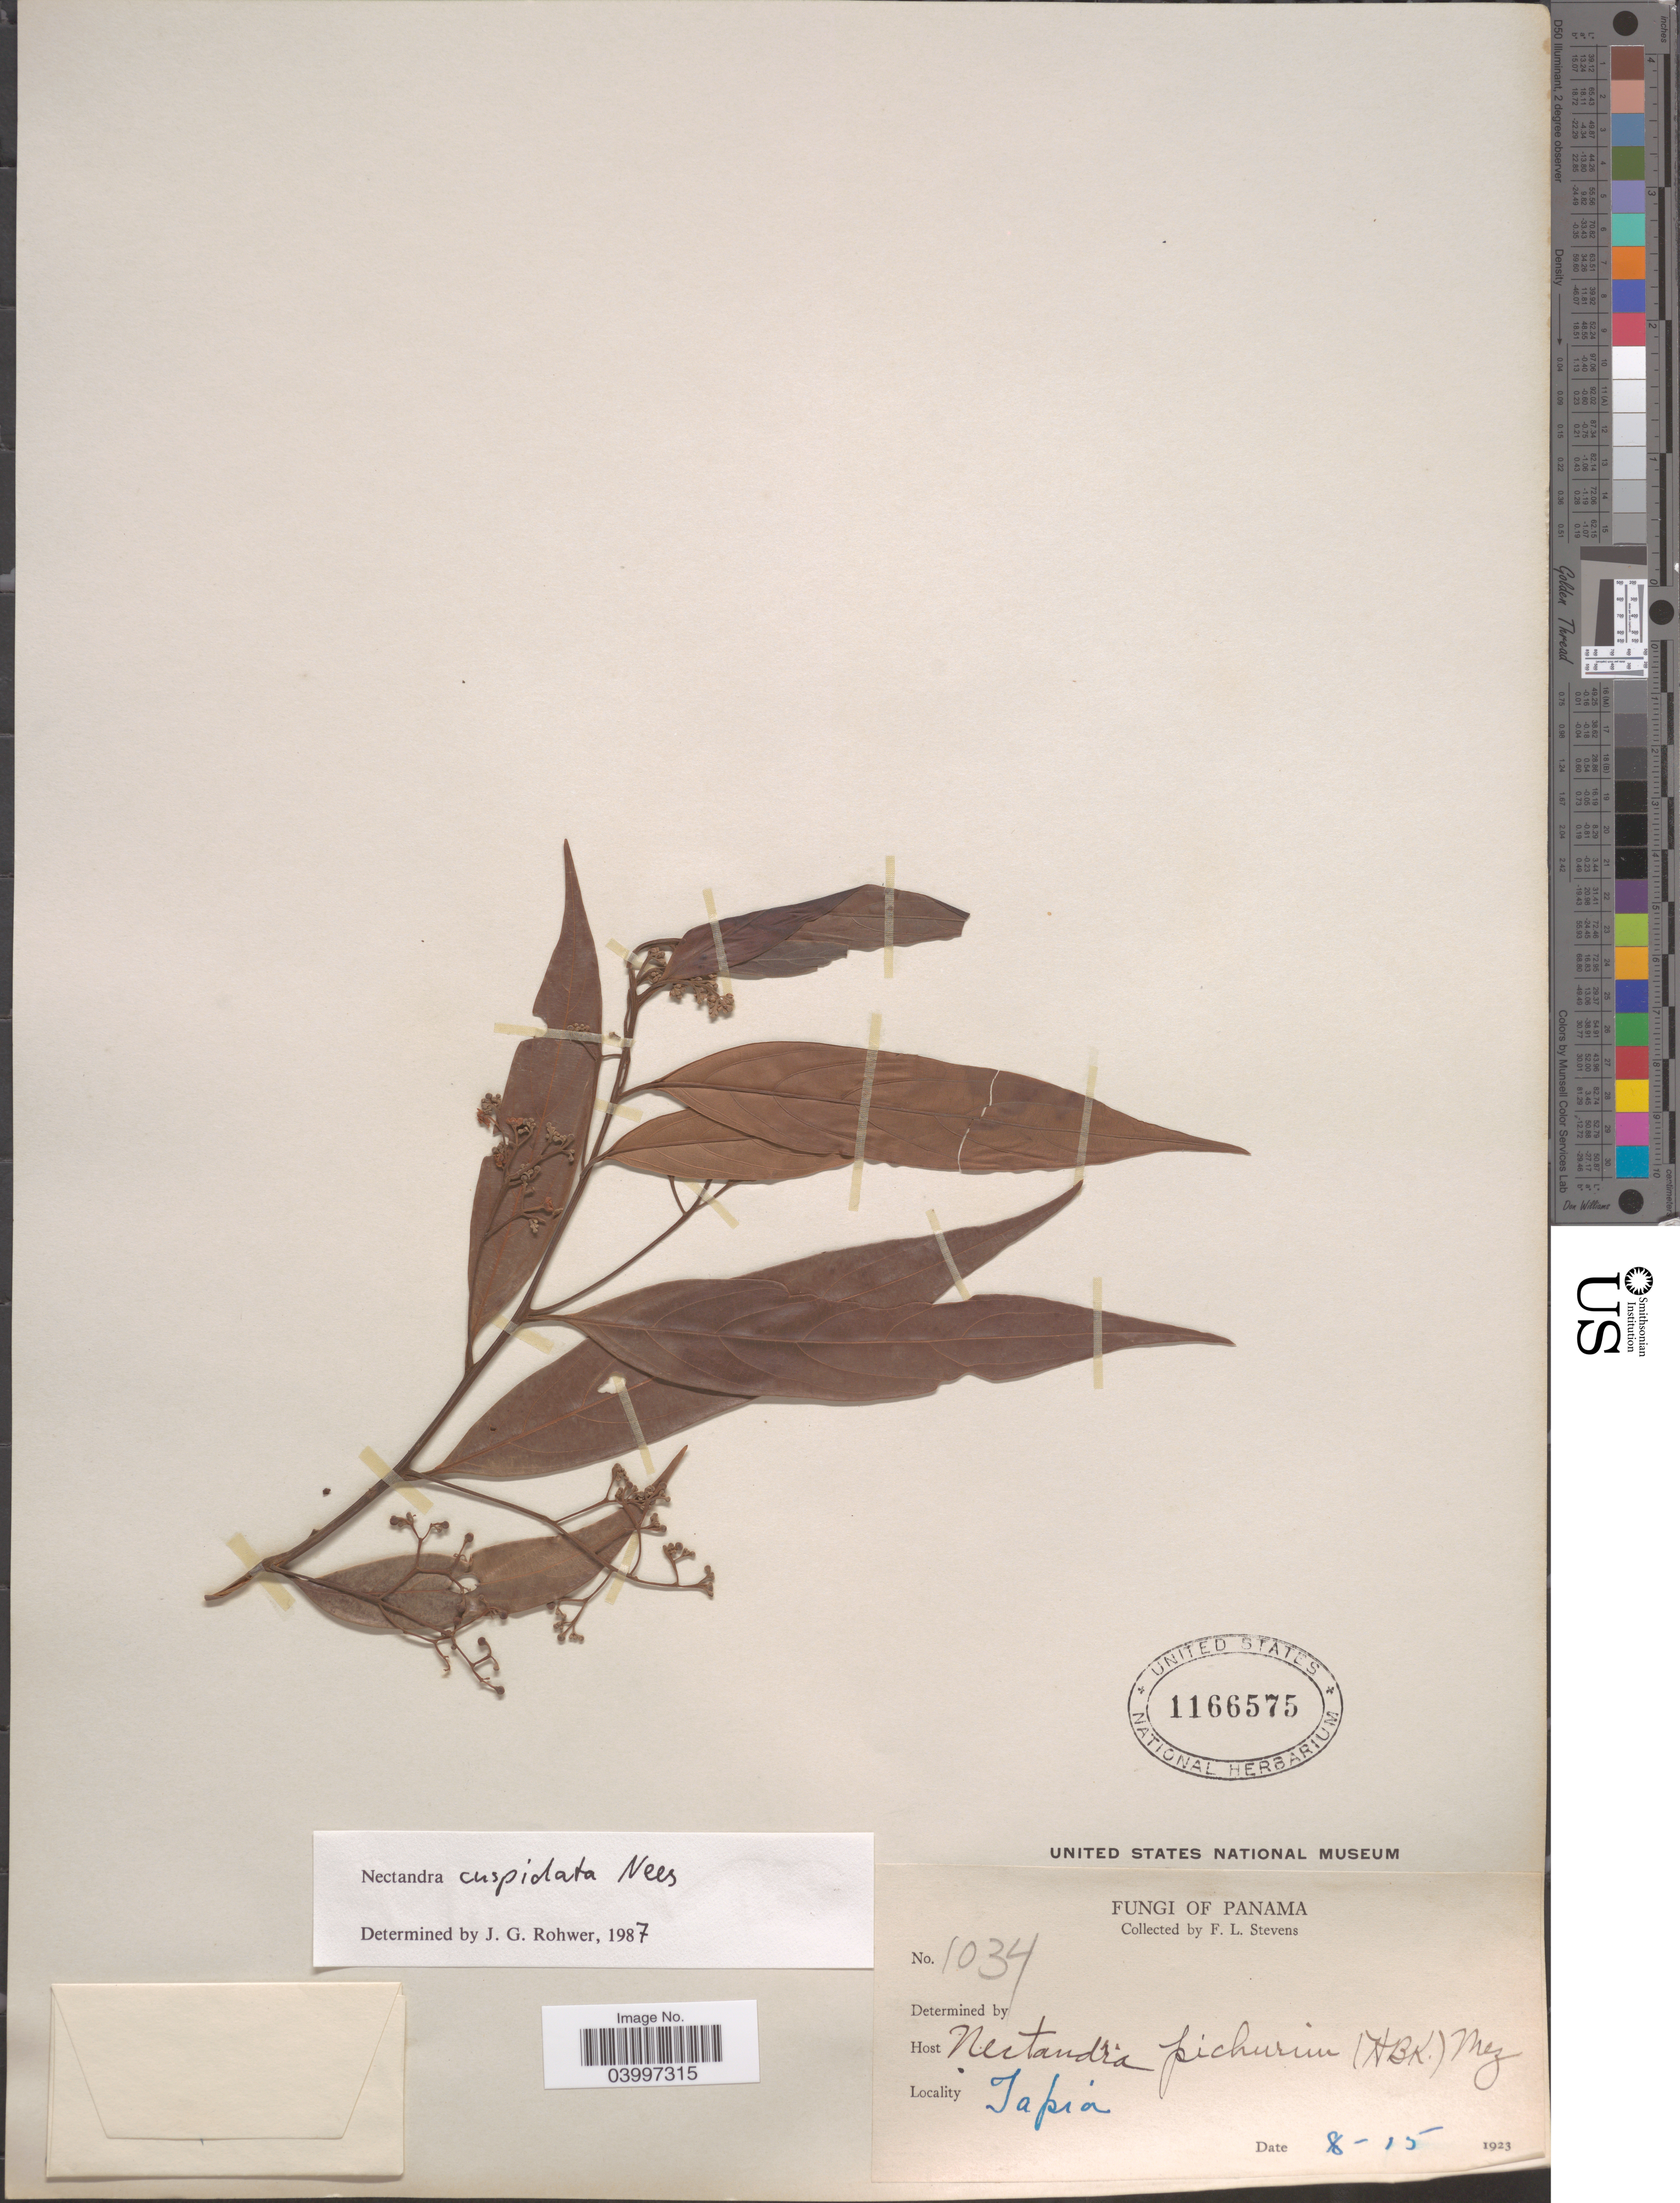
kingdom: Plantae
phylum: Tracheophyta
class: Magnoliopsida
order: Laurales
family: Lauraceae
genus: Nectandra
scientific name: Nectandra cuspidata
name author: Nees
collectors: F. L. Stevens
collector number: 1034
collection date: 1923-08-15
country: Panama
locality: Tapia.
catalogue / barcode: US 1166575